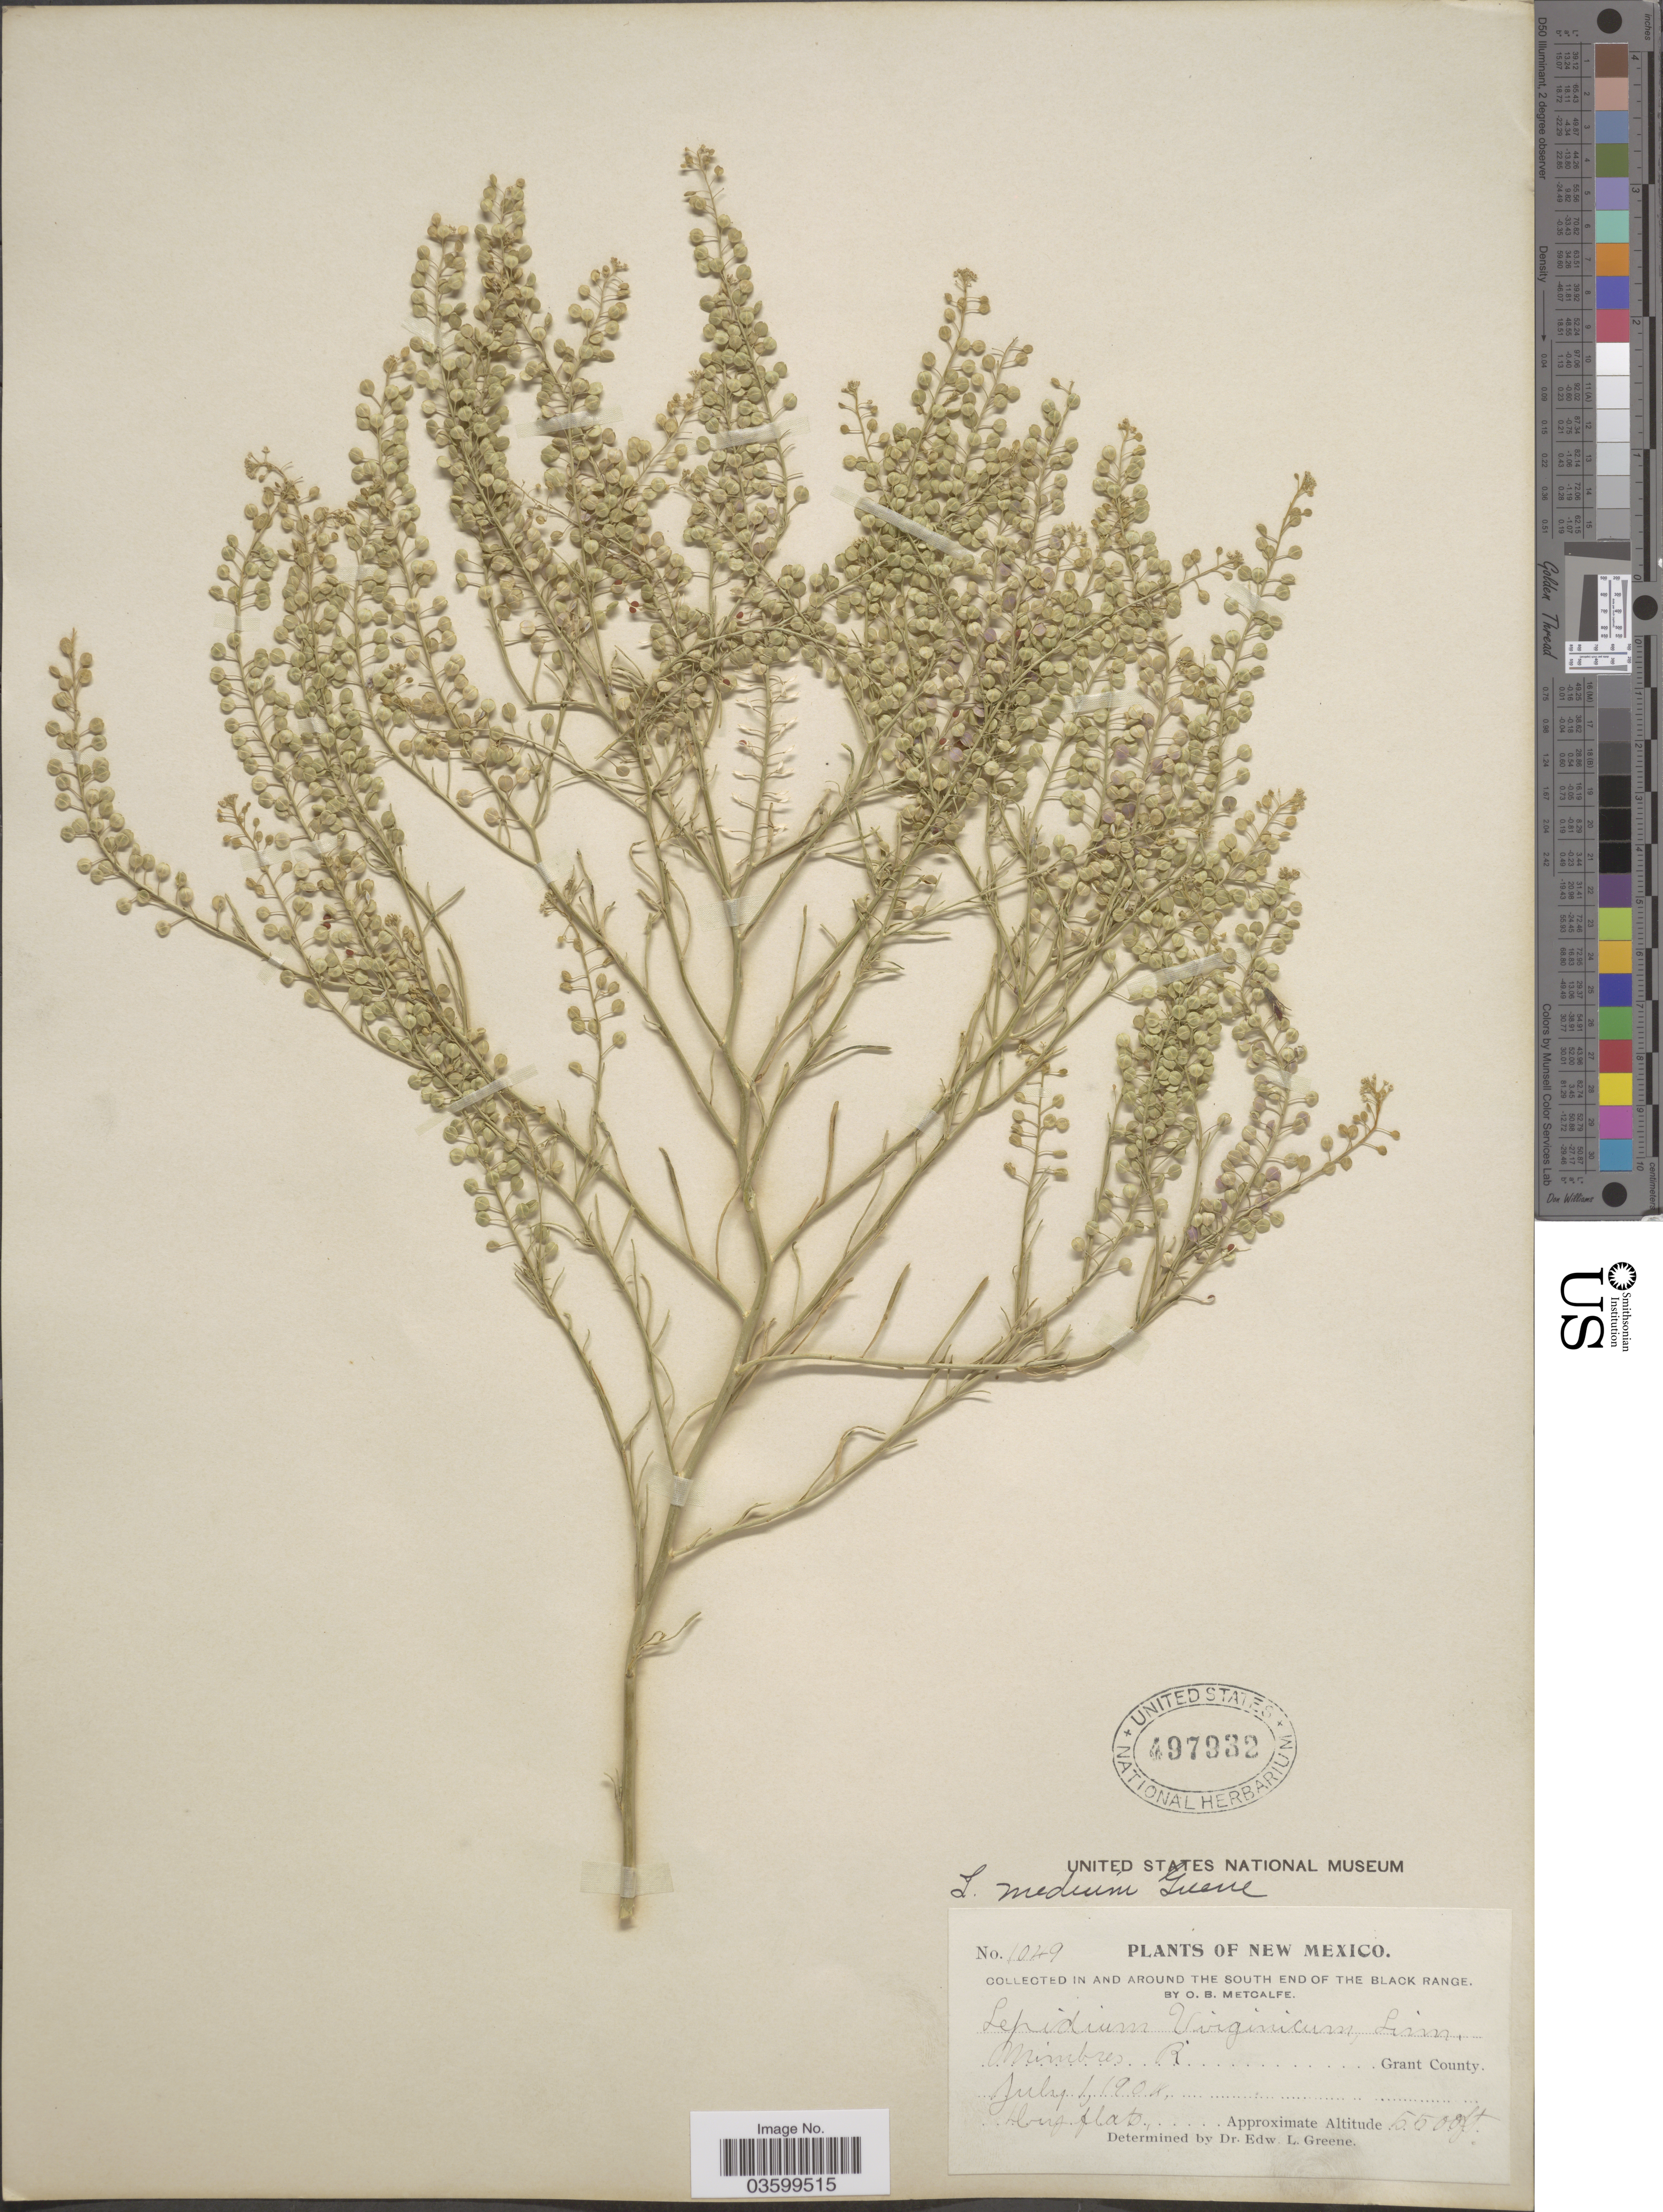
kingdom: Plantae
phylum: Tracheophyta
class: Magnoliopsida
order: Brassicales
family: Brassicaceae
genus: Lepidium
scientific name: Lepidium virginicum var. medium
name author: (Greene) C.L. Hitchc.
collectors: O. B. Metcalfe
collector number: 1049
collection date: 1904-07-01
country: United States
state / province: New Mexico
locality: In and around the south end of the Black Range. Mimbres R. Grant County.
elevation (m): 1676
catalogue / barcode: US 497932